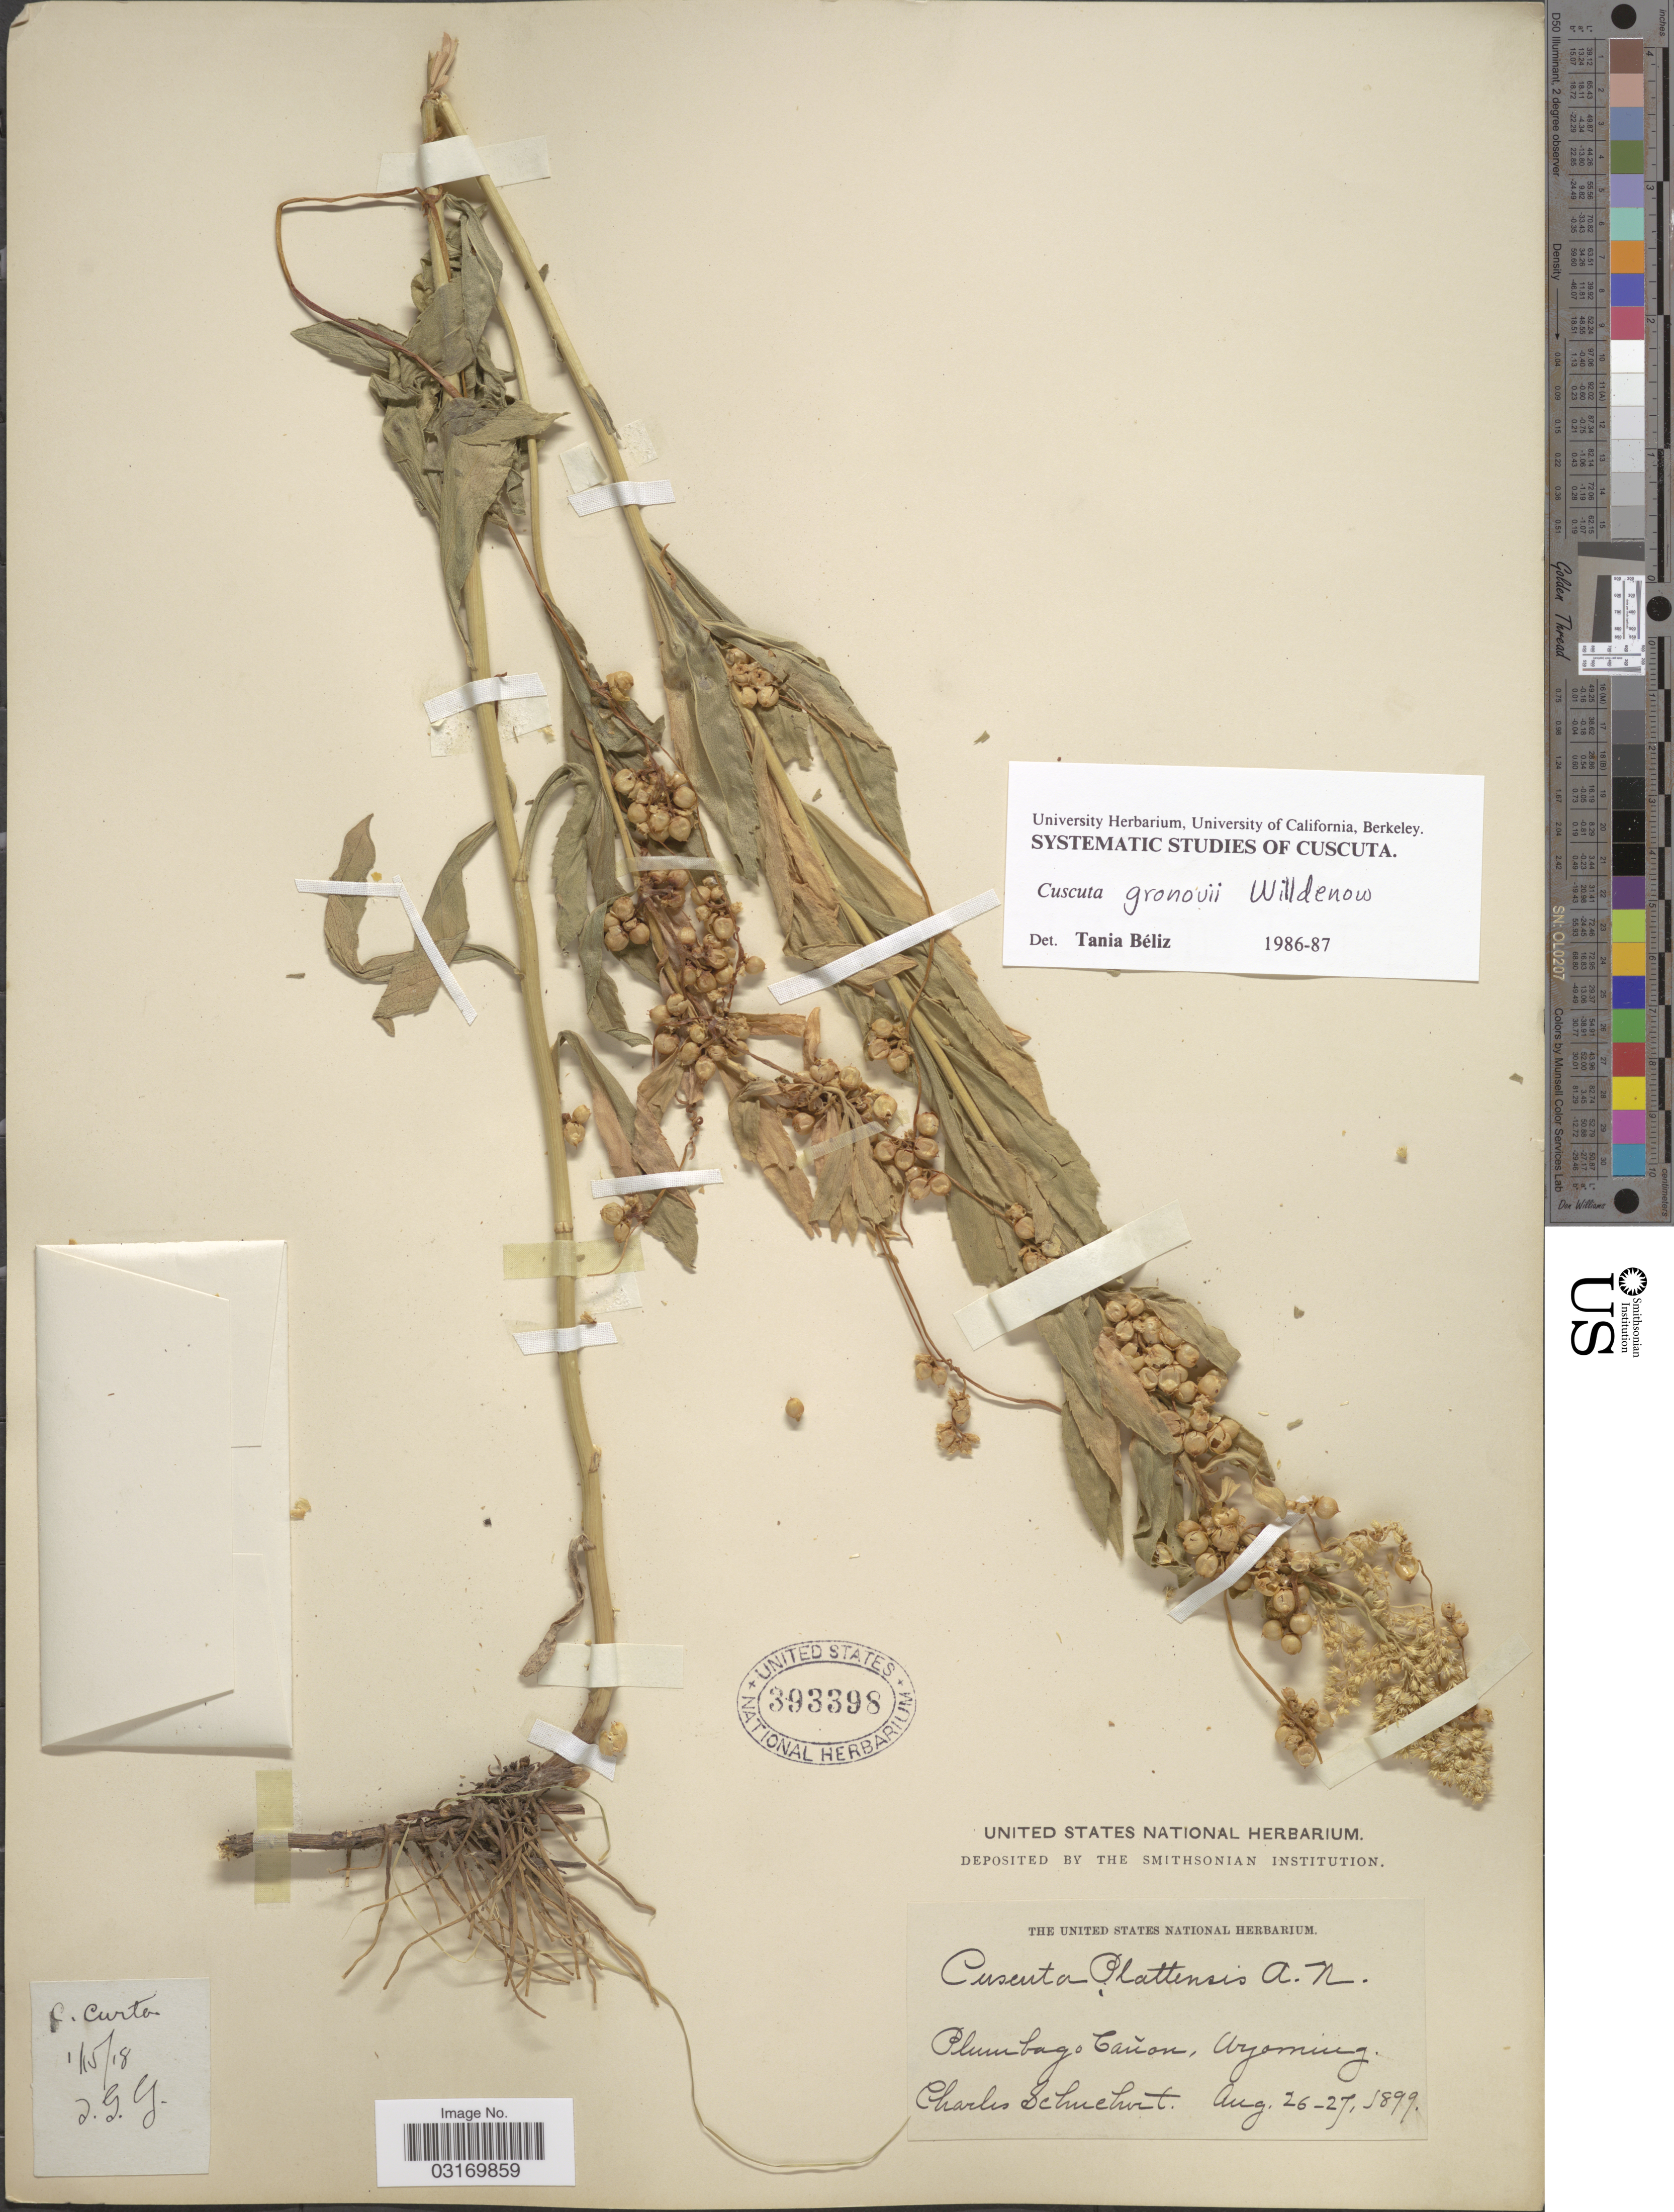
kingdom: Plantae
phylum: Tracheophyta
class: Magnoliopsida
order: Solanales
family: Convolvulaceae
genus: Cuscuta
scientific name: Cuscuta gronovii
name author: Willd. ex Schult.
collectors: C. Schuchert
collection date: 1899-08-26/1899-08-27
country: United States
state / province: Wyoming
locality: Plumbago Cañon.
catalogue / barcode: US 393398